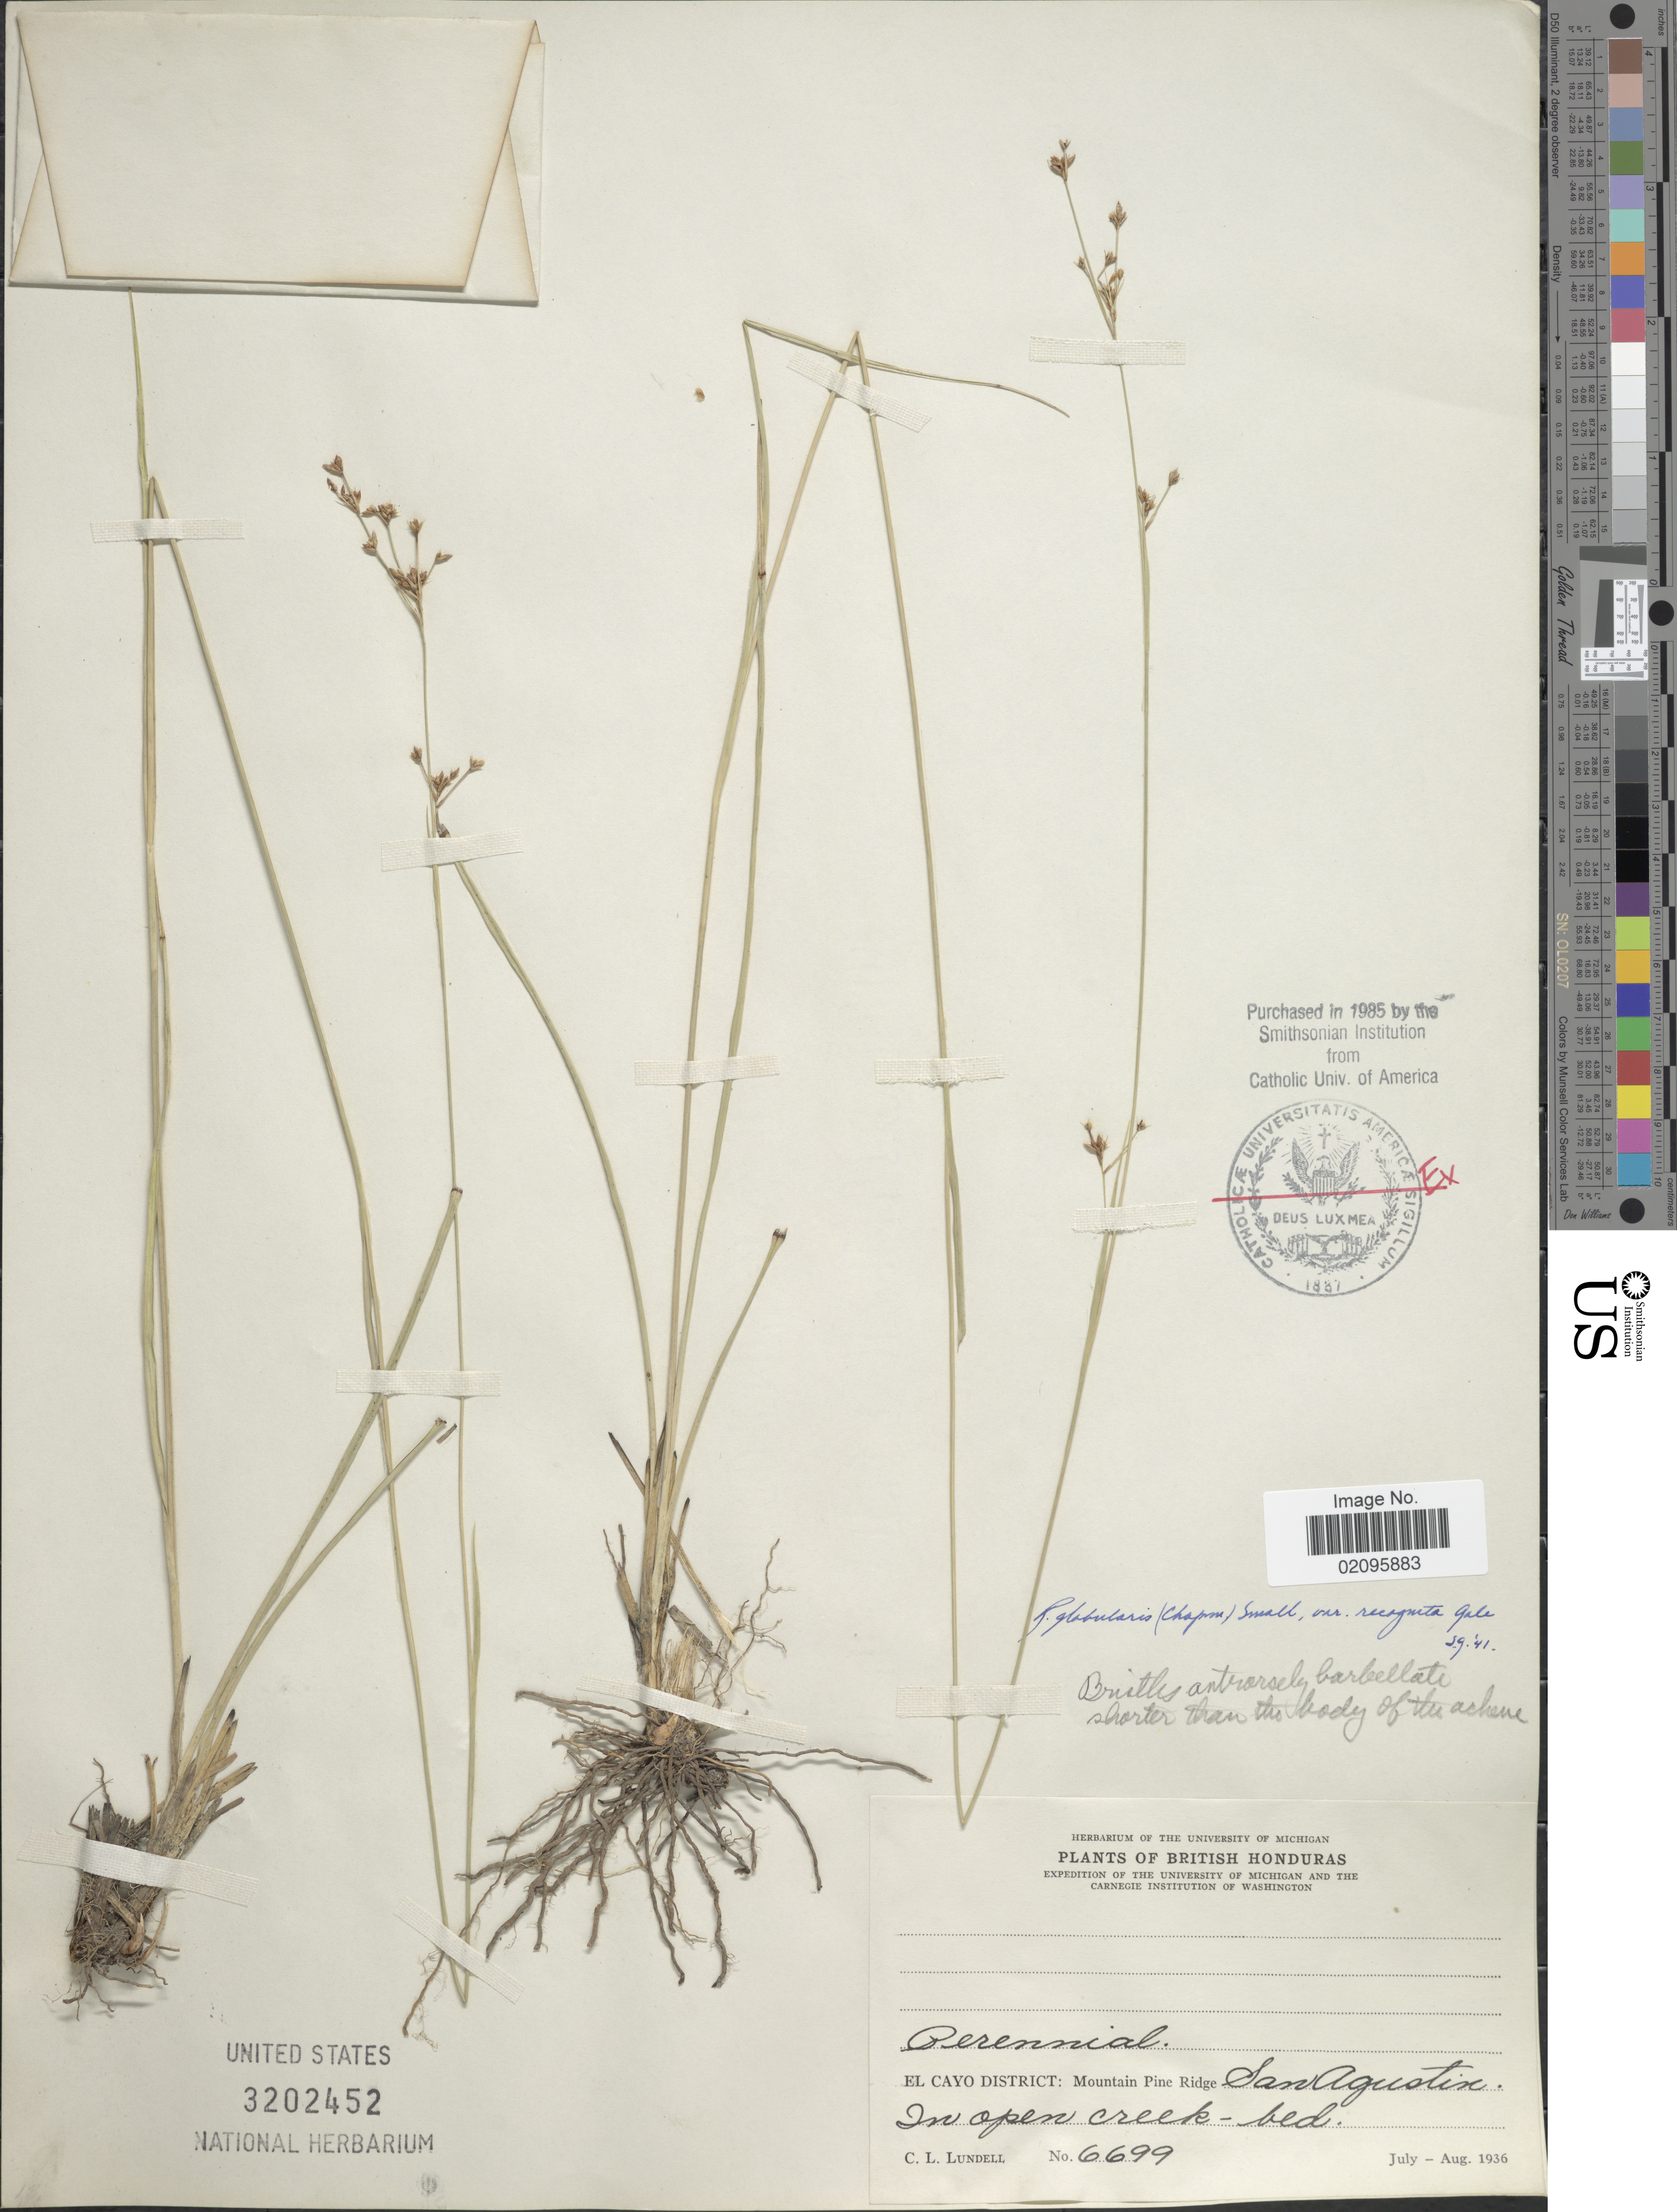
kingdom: Plantae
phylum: Tracheophyta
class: Liliopsida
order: Poales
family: Cyperaceae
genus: Rhynchospora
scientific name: Rhynchospora globularis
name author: (Chapm.) Small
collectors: C. L. Lundell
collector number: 6699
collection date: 1936-07/1936-08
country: Belize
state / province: Cayo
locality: British Honduras, El Cayo District: Mountain Pine Ridge San Augustin, in open creek-bed.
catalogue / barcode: US 3202452